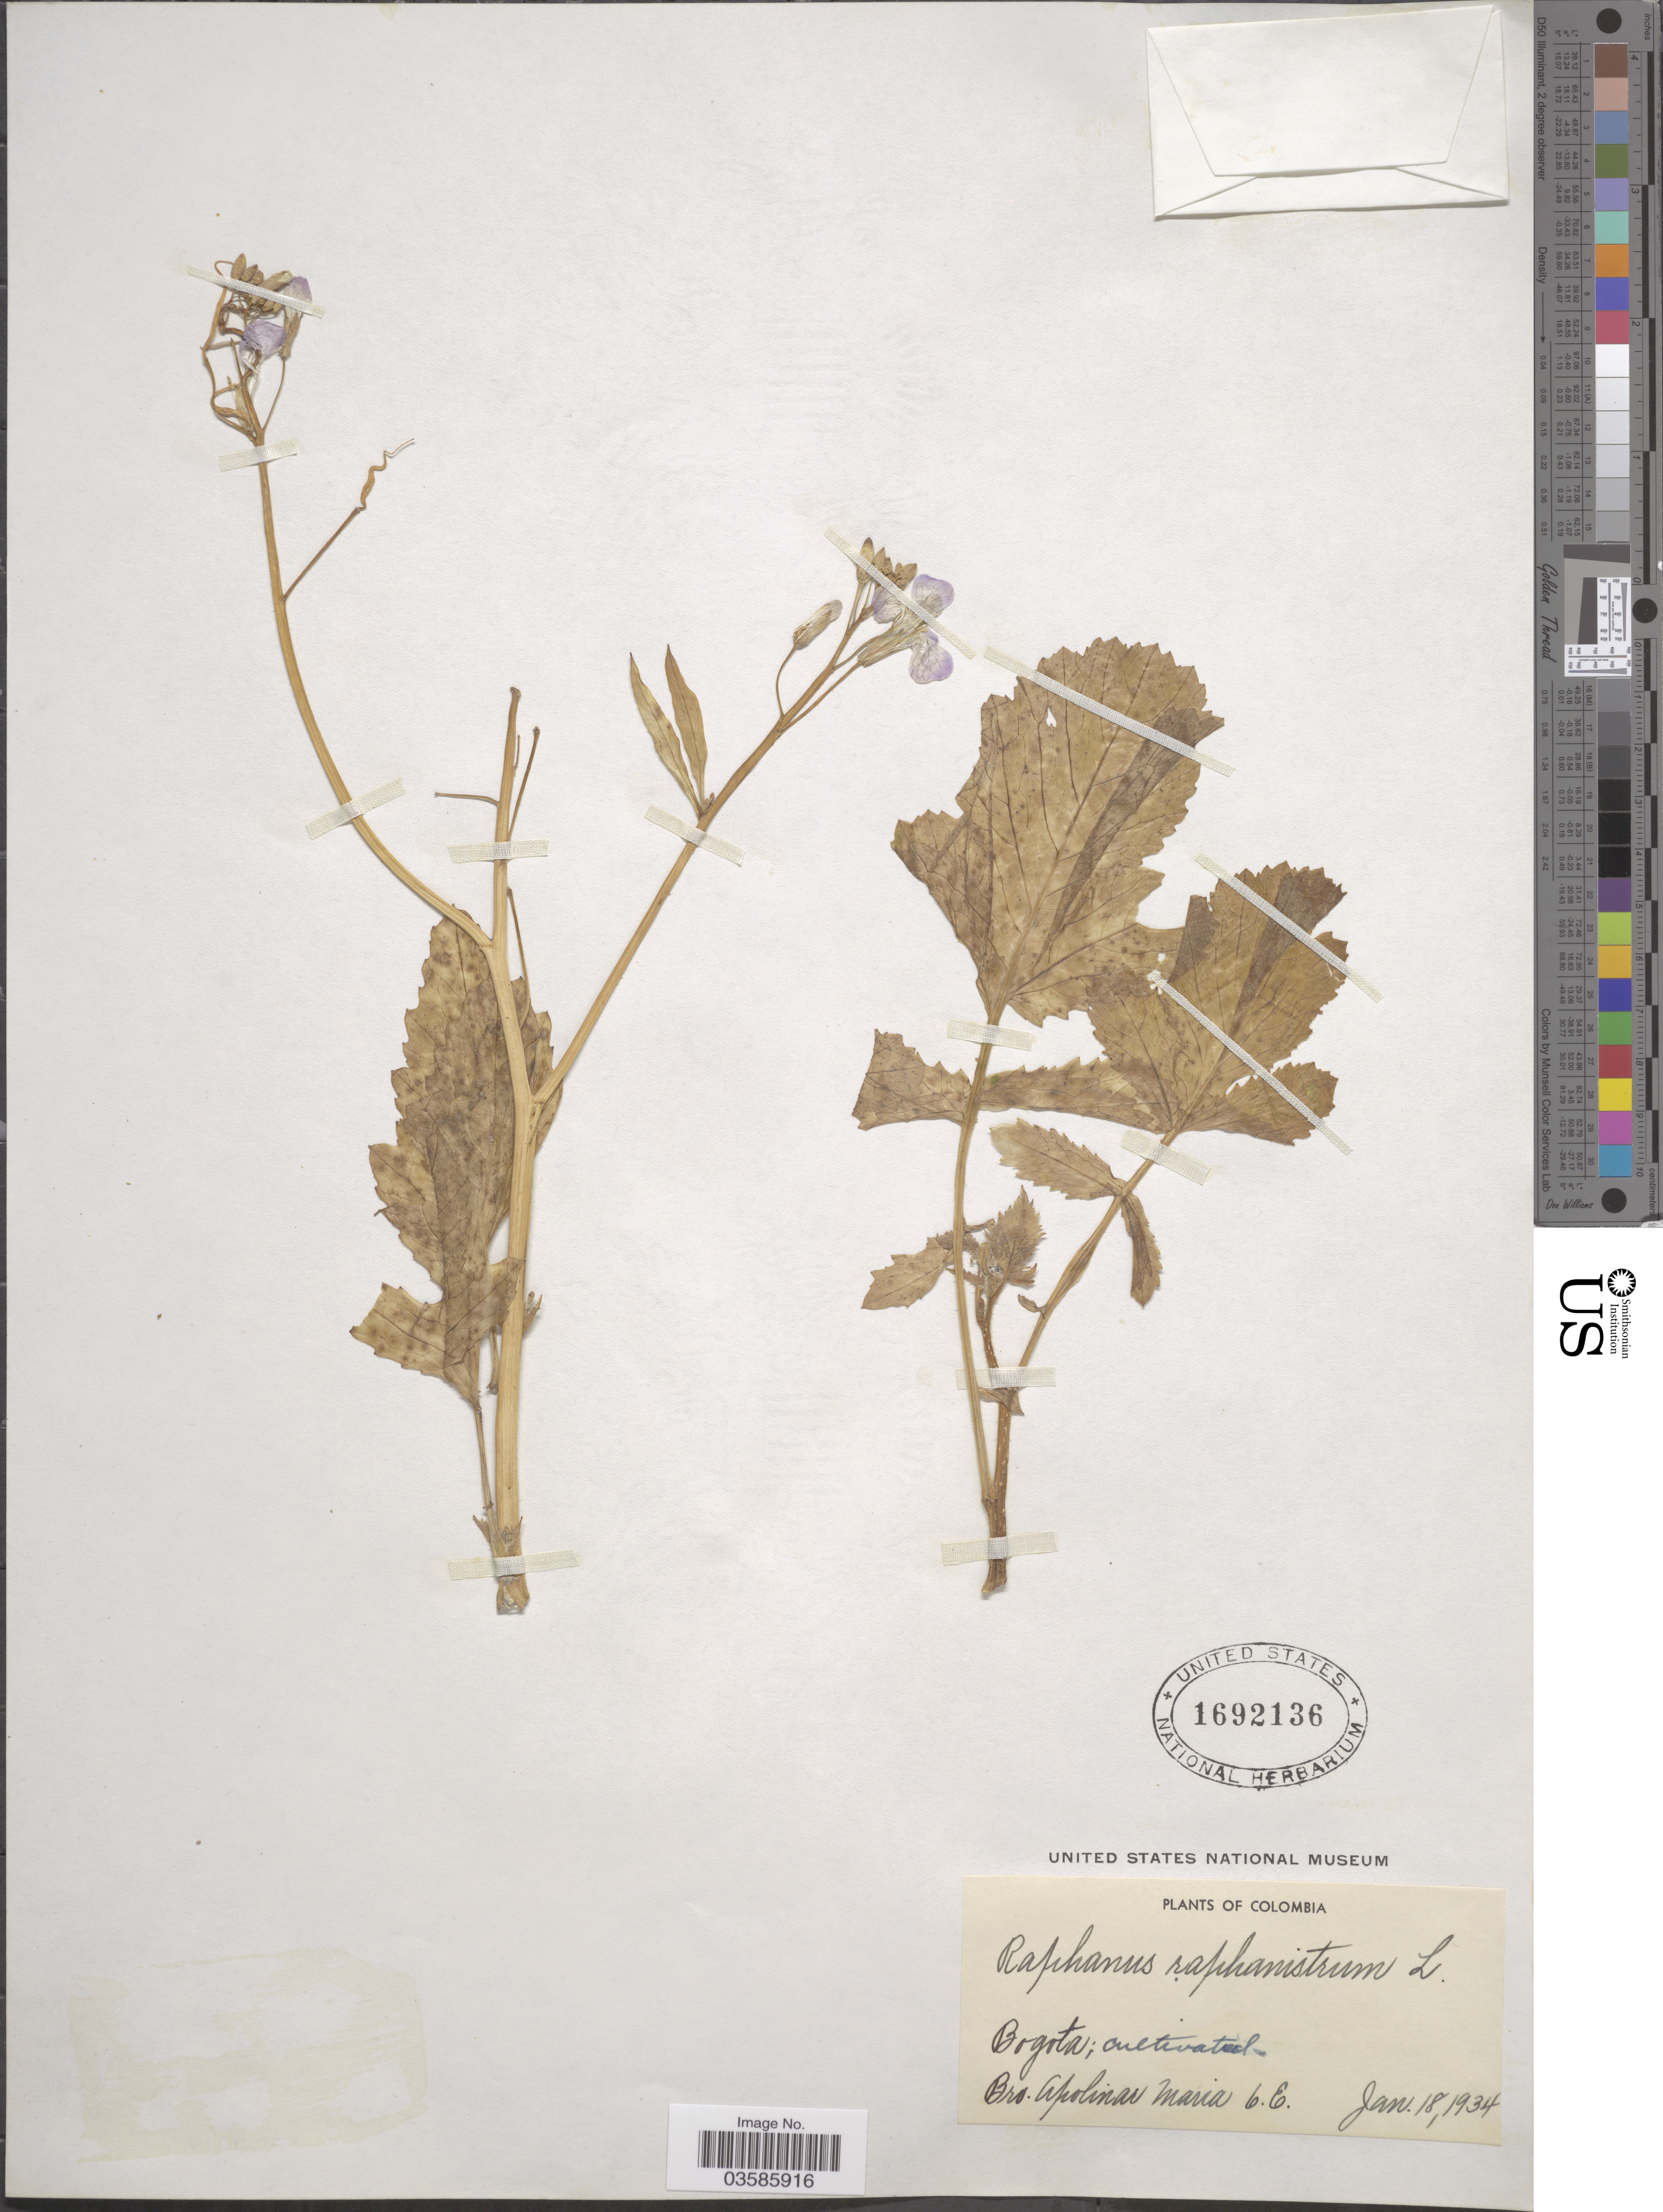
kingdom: Plantae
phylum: Tracheophyta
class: Magnoliopsida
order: Brassicales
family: Brassicaceae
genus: Raphanus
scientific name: Raphanus raphanistrum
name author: L.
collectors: B. Apolinar-Maria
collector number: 6E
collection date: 1934-01-18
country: Colombia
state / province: Bogota D.C.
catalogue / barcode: US 1692136